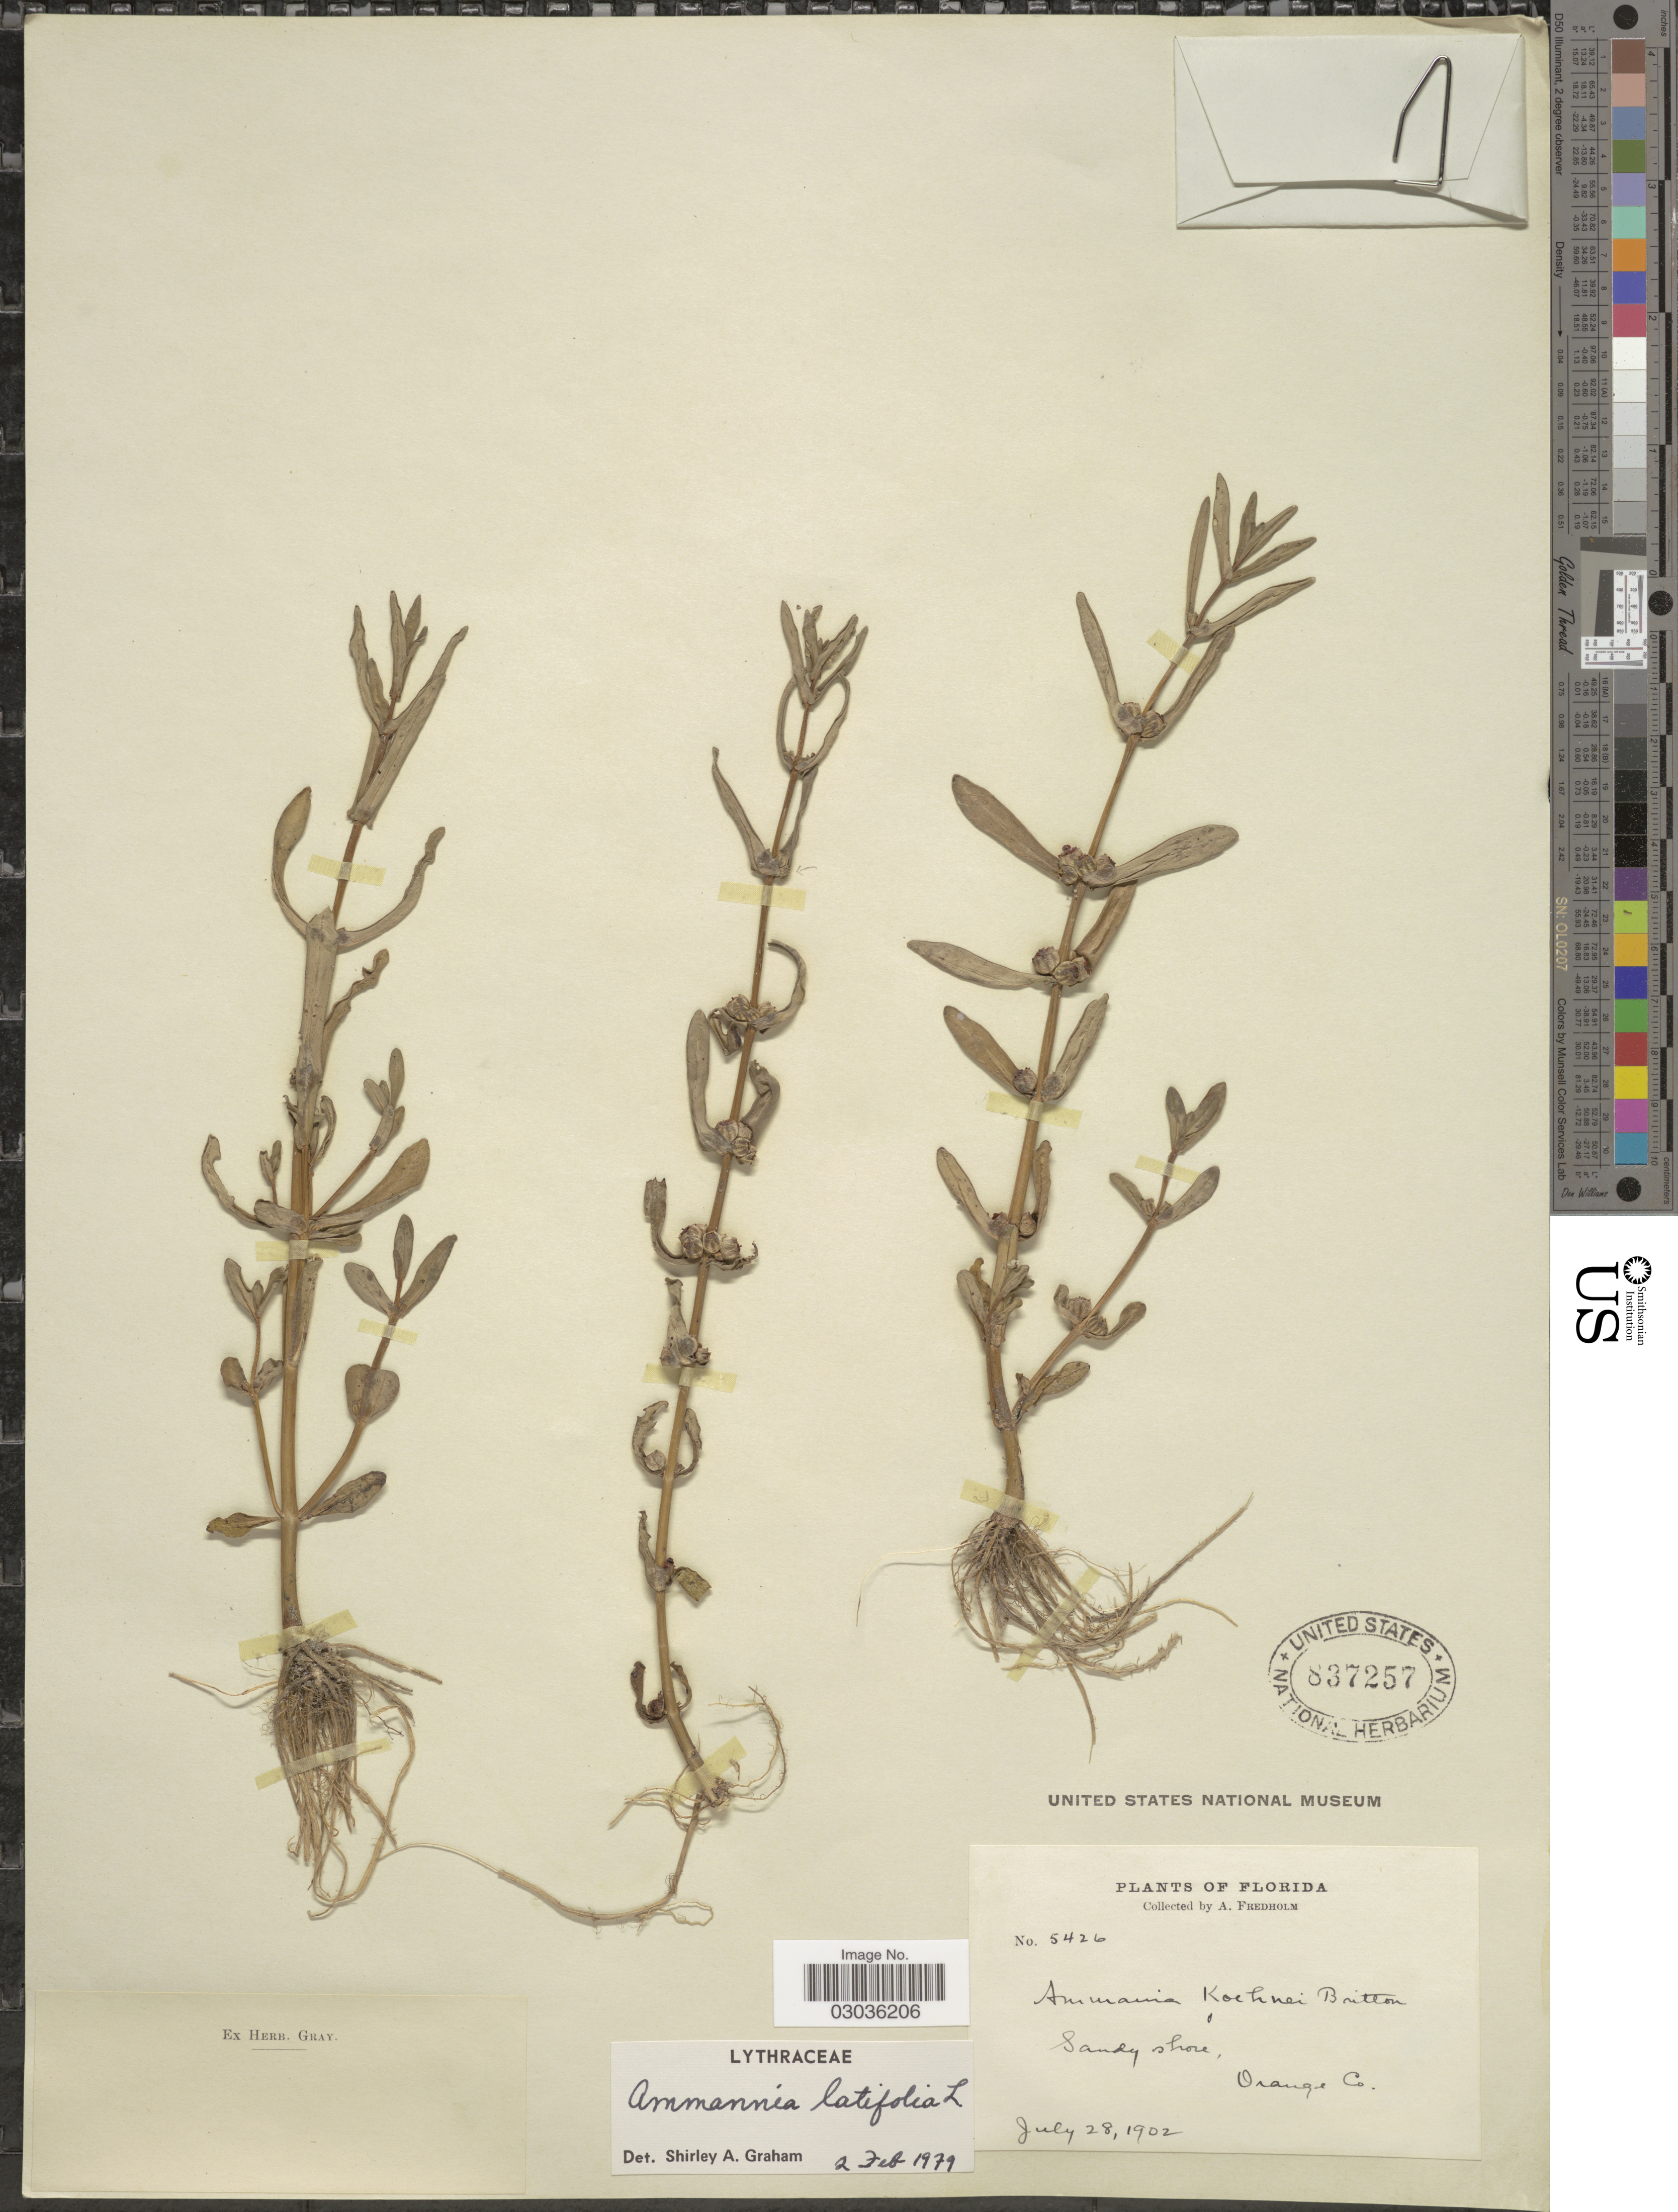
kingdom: Plantae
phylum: Tracheophyta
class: Magnoliopsida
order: Myrtales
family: Lythraceae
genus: Ammannia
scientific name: Ammannia latifolia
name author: L.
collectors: A. Fredholm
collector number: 5426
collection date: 1902-07-28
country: United States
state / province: Florida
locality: Orange Co.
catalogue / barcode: US 837257